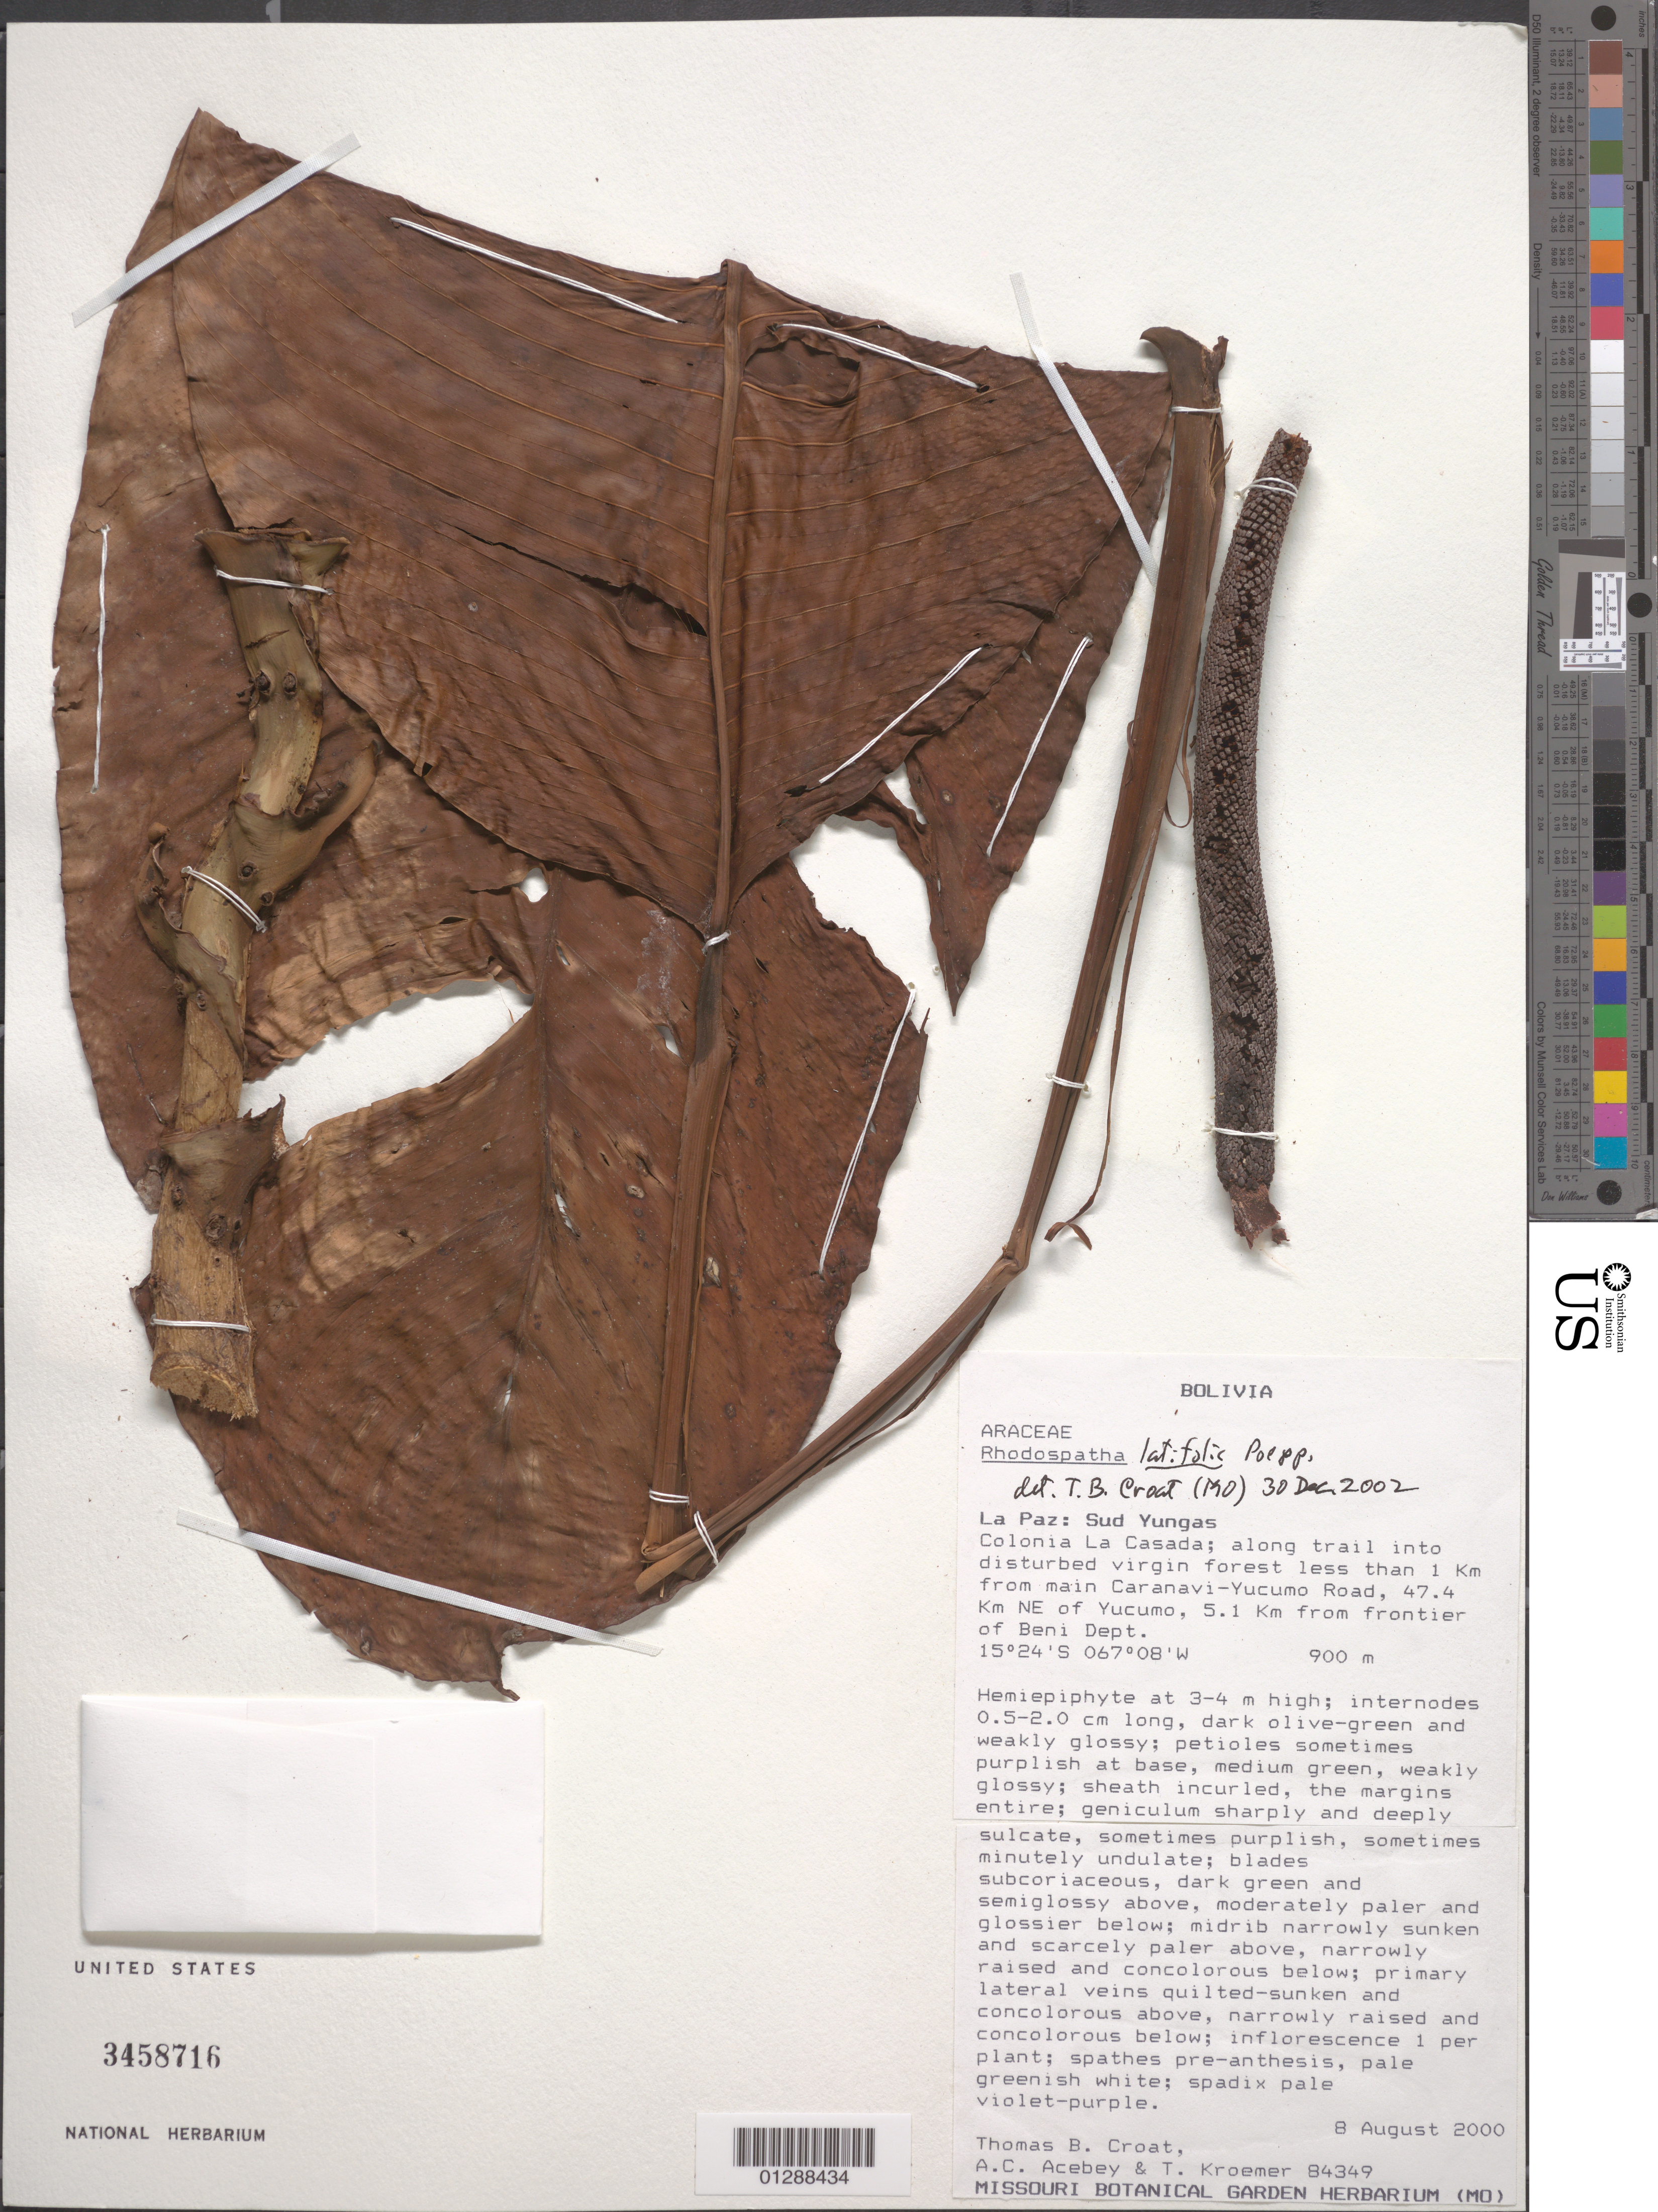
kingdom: Plantae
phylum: Tracheophyta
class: Liliopsida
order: Alismatales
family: Araceae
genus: Rhodospatha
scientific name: Rhodospatha latifolia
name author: Poepp. & Endl.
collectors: T. B. Croat, A. Acebey & T. Kroemer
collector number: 84349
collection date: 2000-08-08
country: Bolivia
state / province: La Paz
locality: Sud Yungas. Colonia La Casada; along trail into disturbed virgin forest less than 1 Km from main Caranavi-Yucumo Road, 47.4 Km NE of Yucumo, 5.1 Km from frontier of Beni Dept.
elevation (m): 900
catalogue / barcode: US 3458716